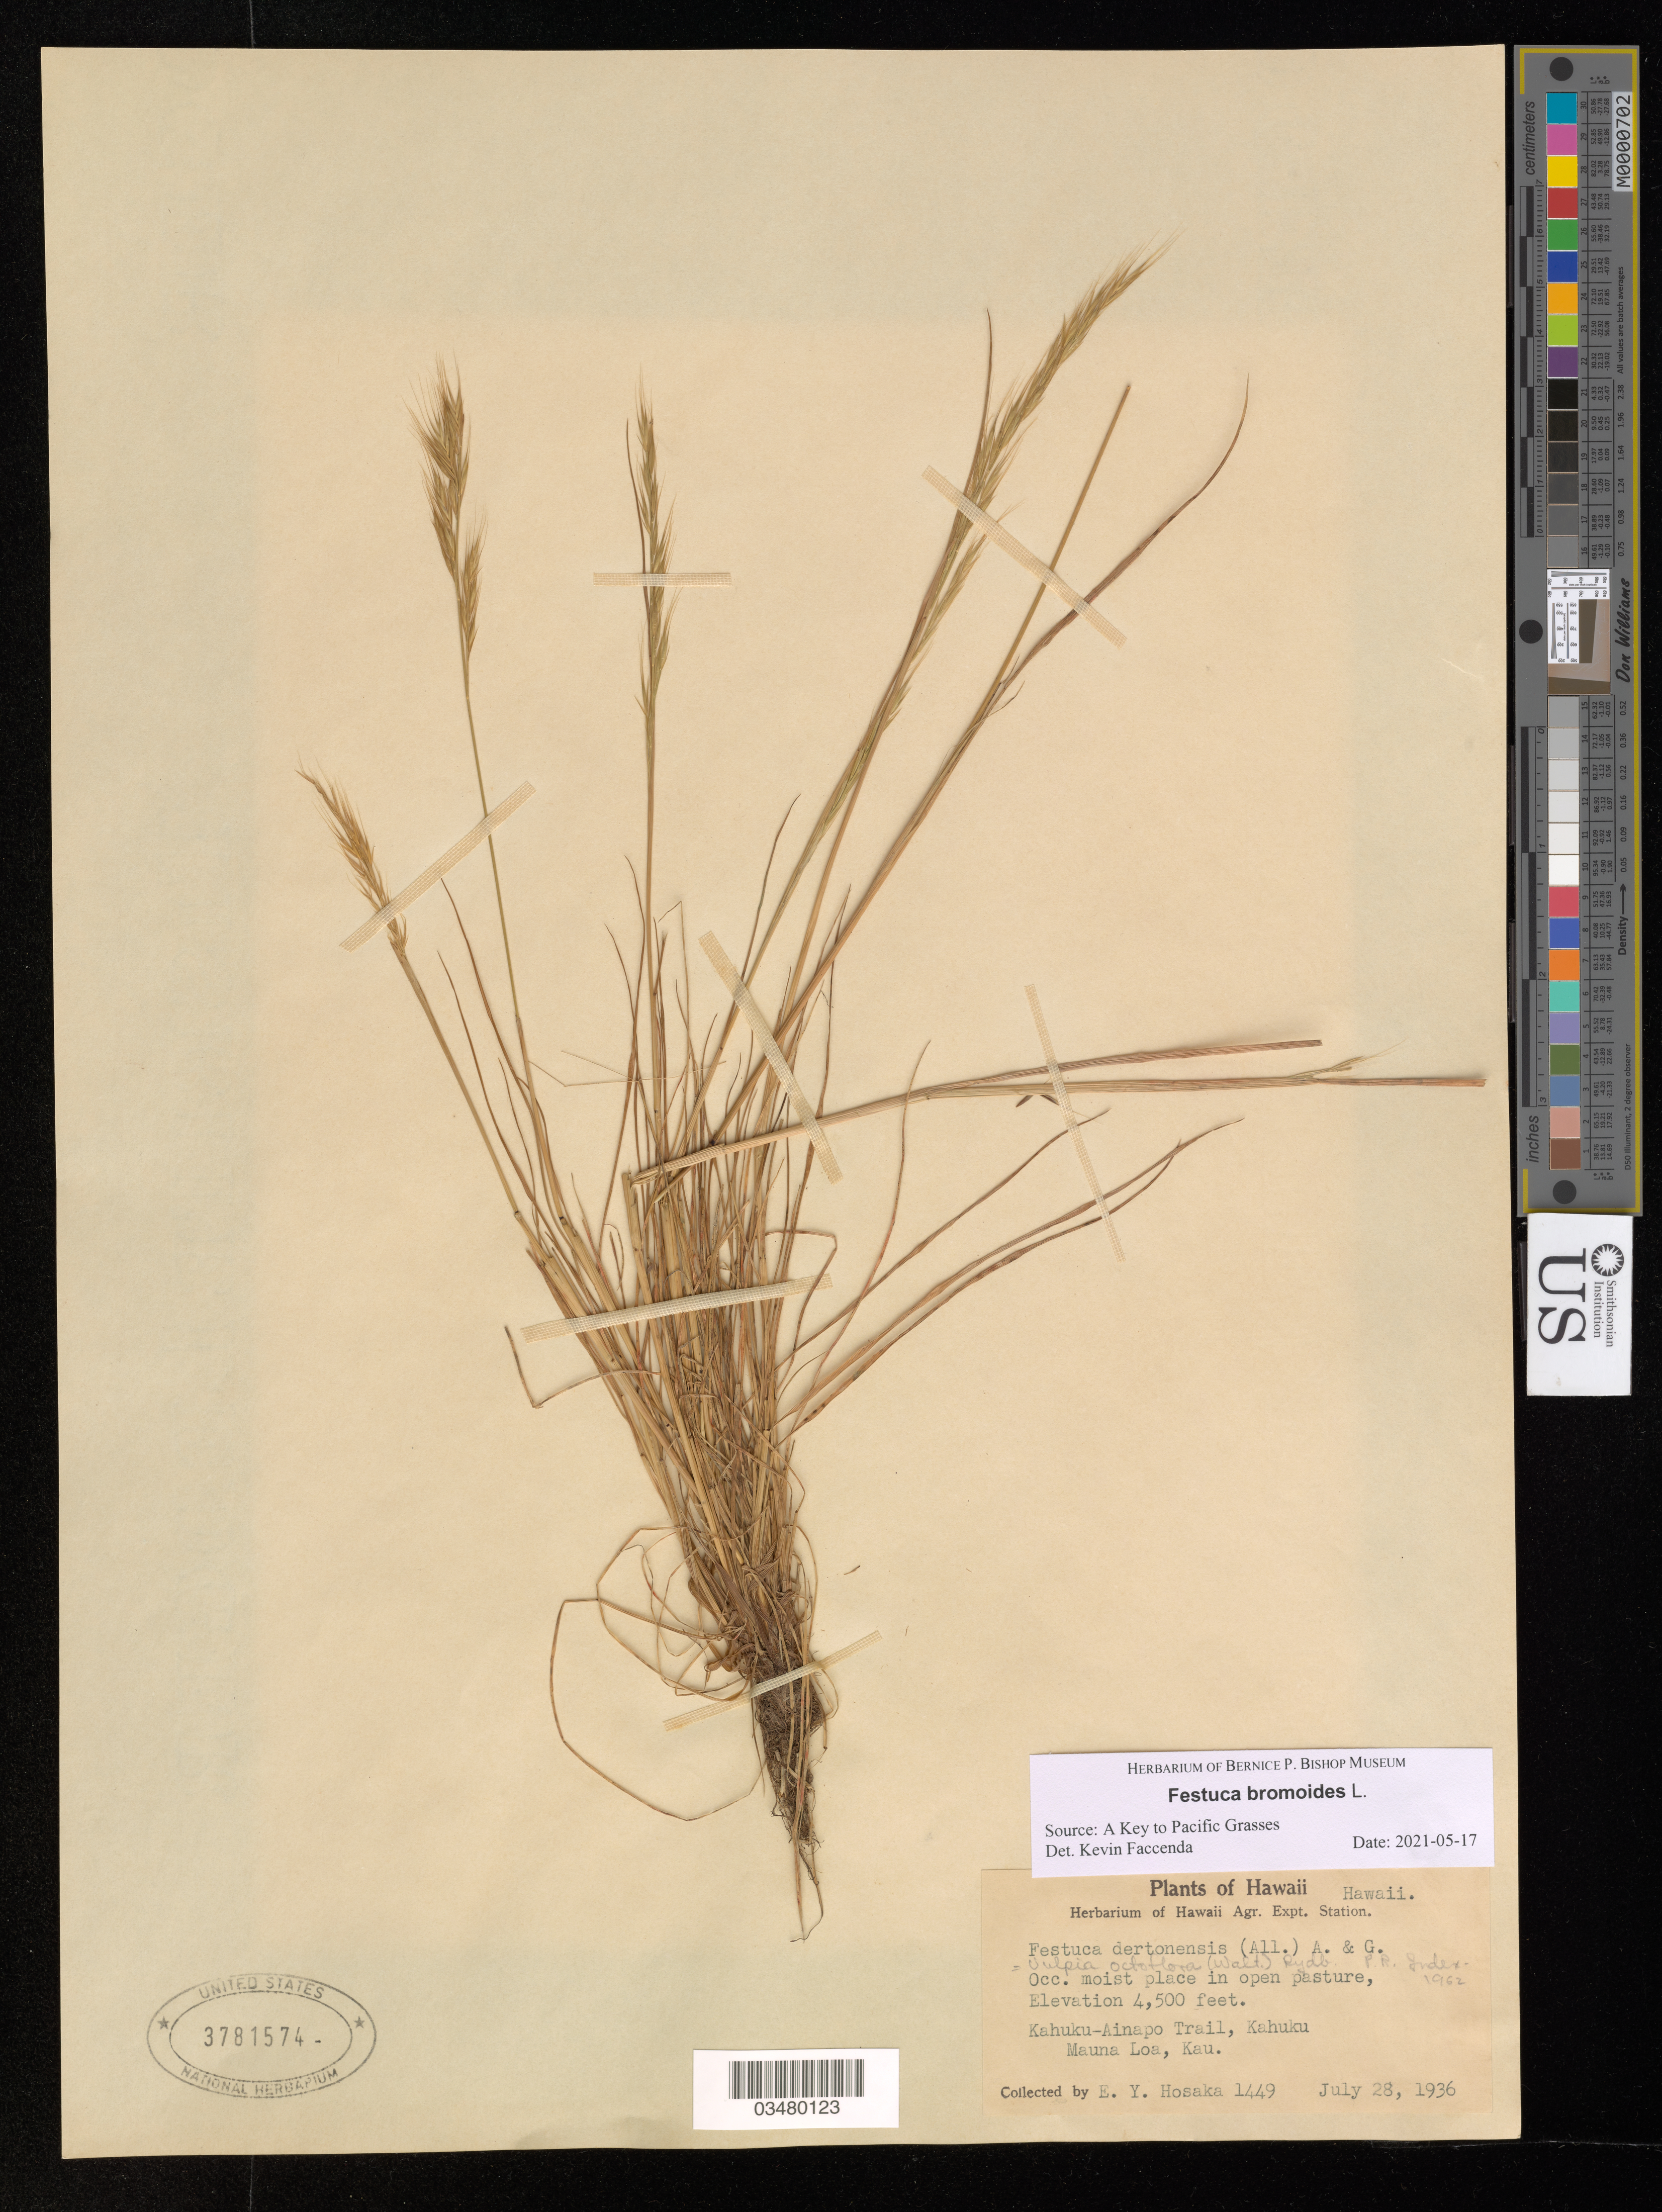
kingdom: Plantae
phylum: Tracheophyta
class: Liliopsida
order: Poales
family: Poaceae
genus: Festuca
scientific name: Festuca bromoides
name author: L.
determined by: Faccenda, K.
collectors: E. Y. Hosaka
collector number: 1449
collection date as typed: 28 Jul 1936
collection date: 1936-07-28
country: United States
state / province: Hawaii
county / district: Hawaii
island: Hawaii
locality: Kahuku-Ainapo Trail, Kahuku, Mauna Loa, Kau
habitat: Moist place in open pasture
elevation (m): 1372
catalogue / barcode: US 3781574